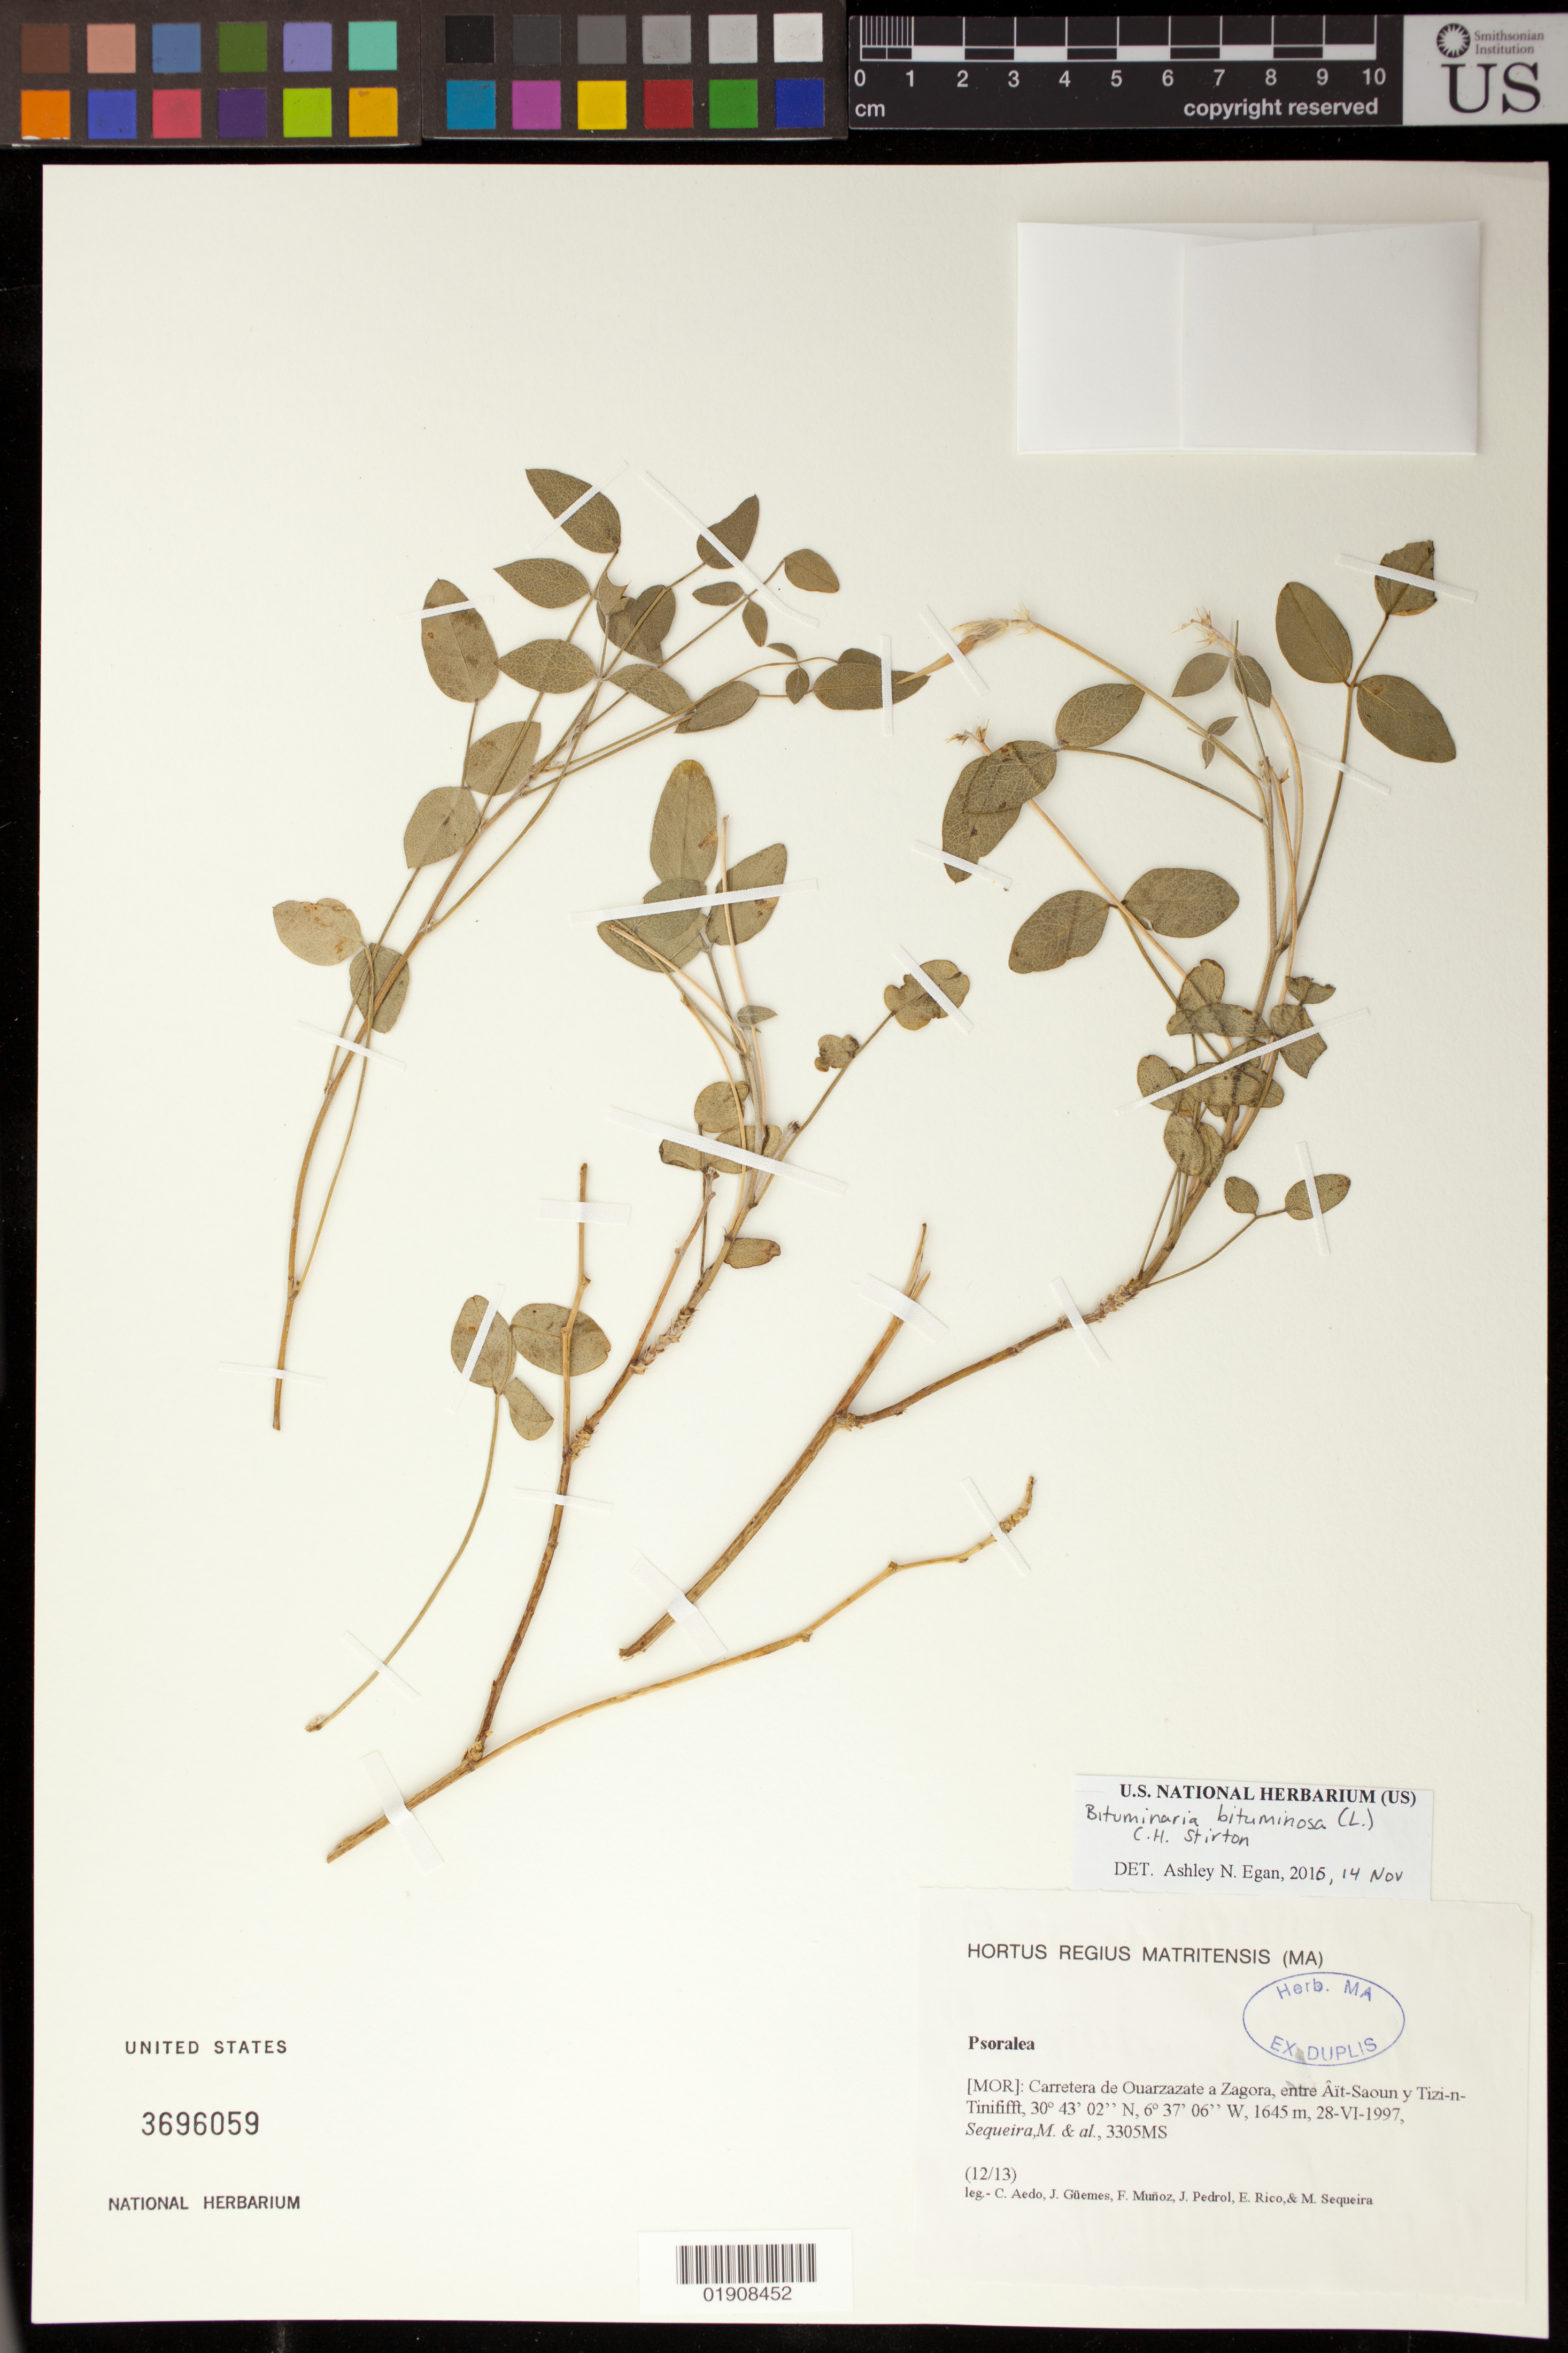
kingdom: Plantae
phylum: Tracheophyta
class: Magnoliopsida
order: Fabales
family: Fabaceae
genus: Bituminaria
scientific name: Bituminaria bituminosa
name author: (L.) C.H. Stirt.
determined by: Egan, Ashley N., (US), Smithsonian Institution - National Museum of Natural History (UNITED STATES)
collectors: M. Sequeira & et al.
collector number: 3305MS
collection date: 1997-06-28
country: Morocco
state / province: Drâa-Tafilalet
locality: Carretera de ouarzazate a Zagora, entre Ait-Saoun y Tizi-n-Tinififft.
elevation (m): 1645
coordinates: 30 43 02 N, 6 37 06 W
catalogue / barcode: US 3696059